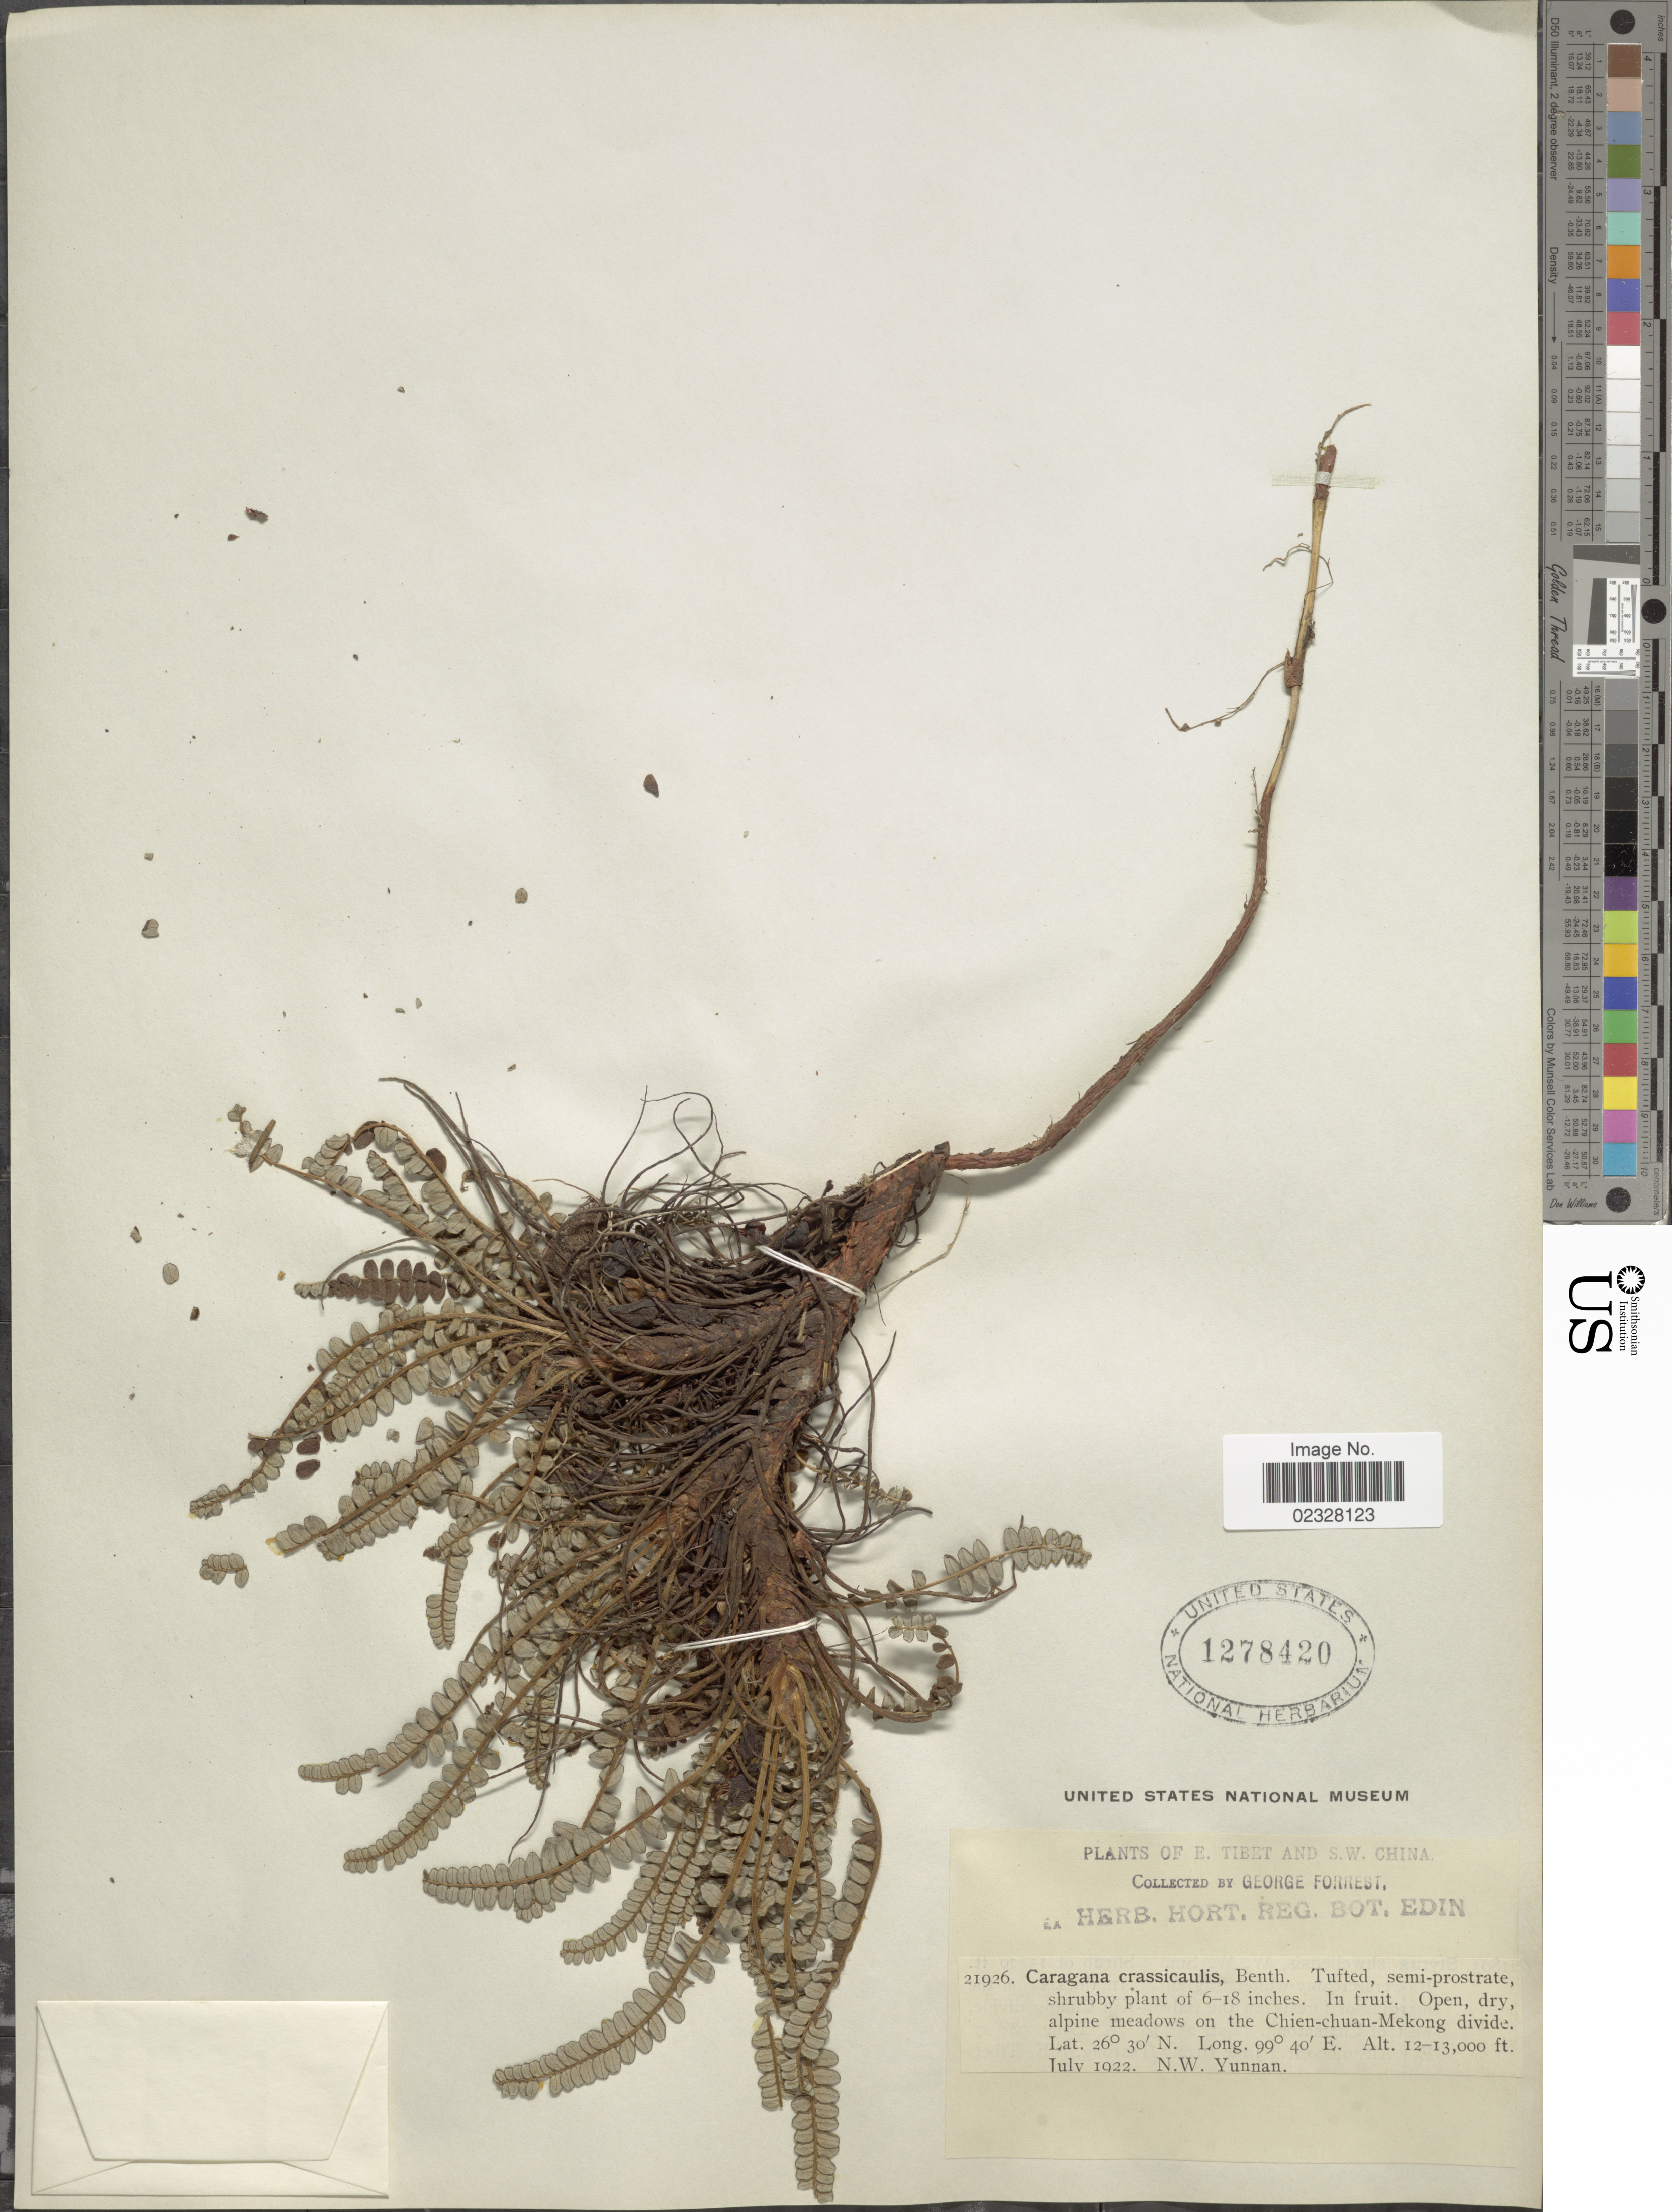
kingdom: Plantae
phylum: Tracheophyta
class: Magnoliopsida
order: Fabales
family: Fabaceae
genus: Caragana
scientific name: Caragana crassicaulis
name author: (Baker) Benth.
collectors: G. Forrest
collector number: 21926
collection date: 1922-07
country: China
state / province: Yunnan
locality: S.W. China. Open, dry, alpine meadows on the Chien-chuan-Mekong divide.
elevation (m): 3658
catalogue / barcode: US 1278420